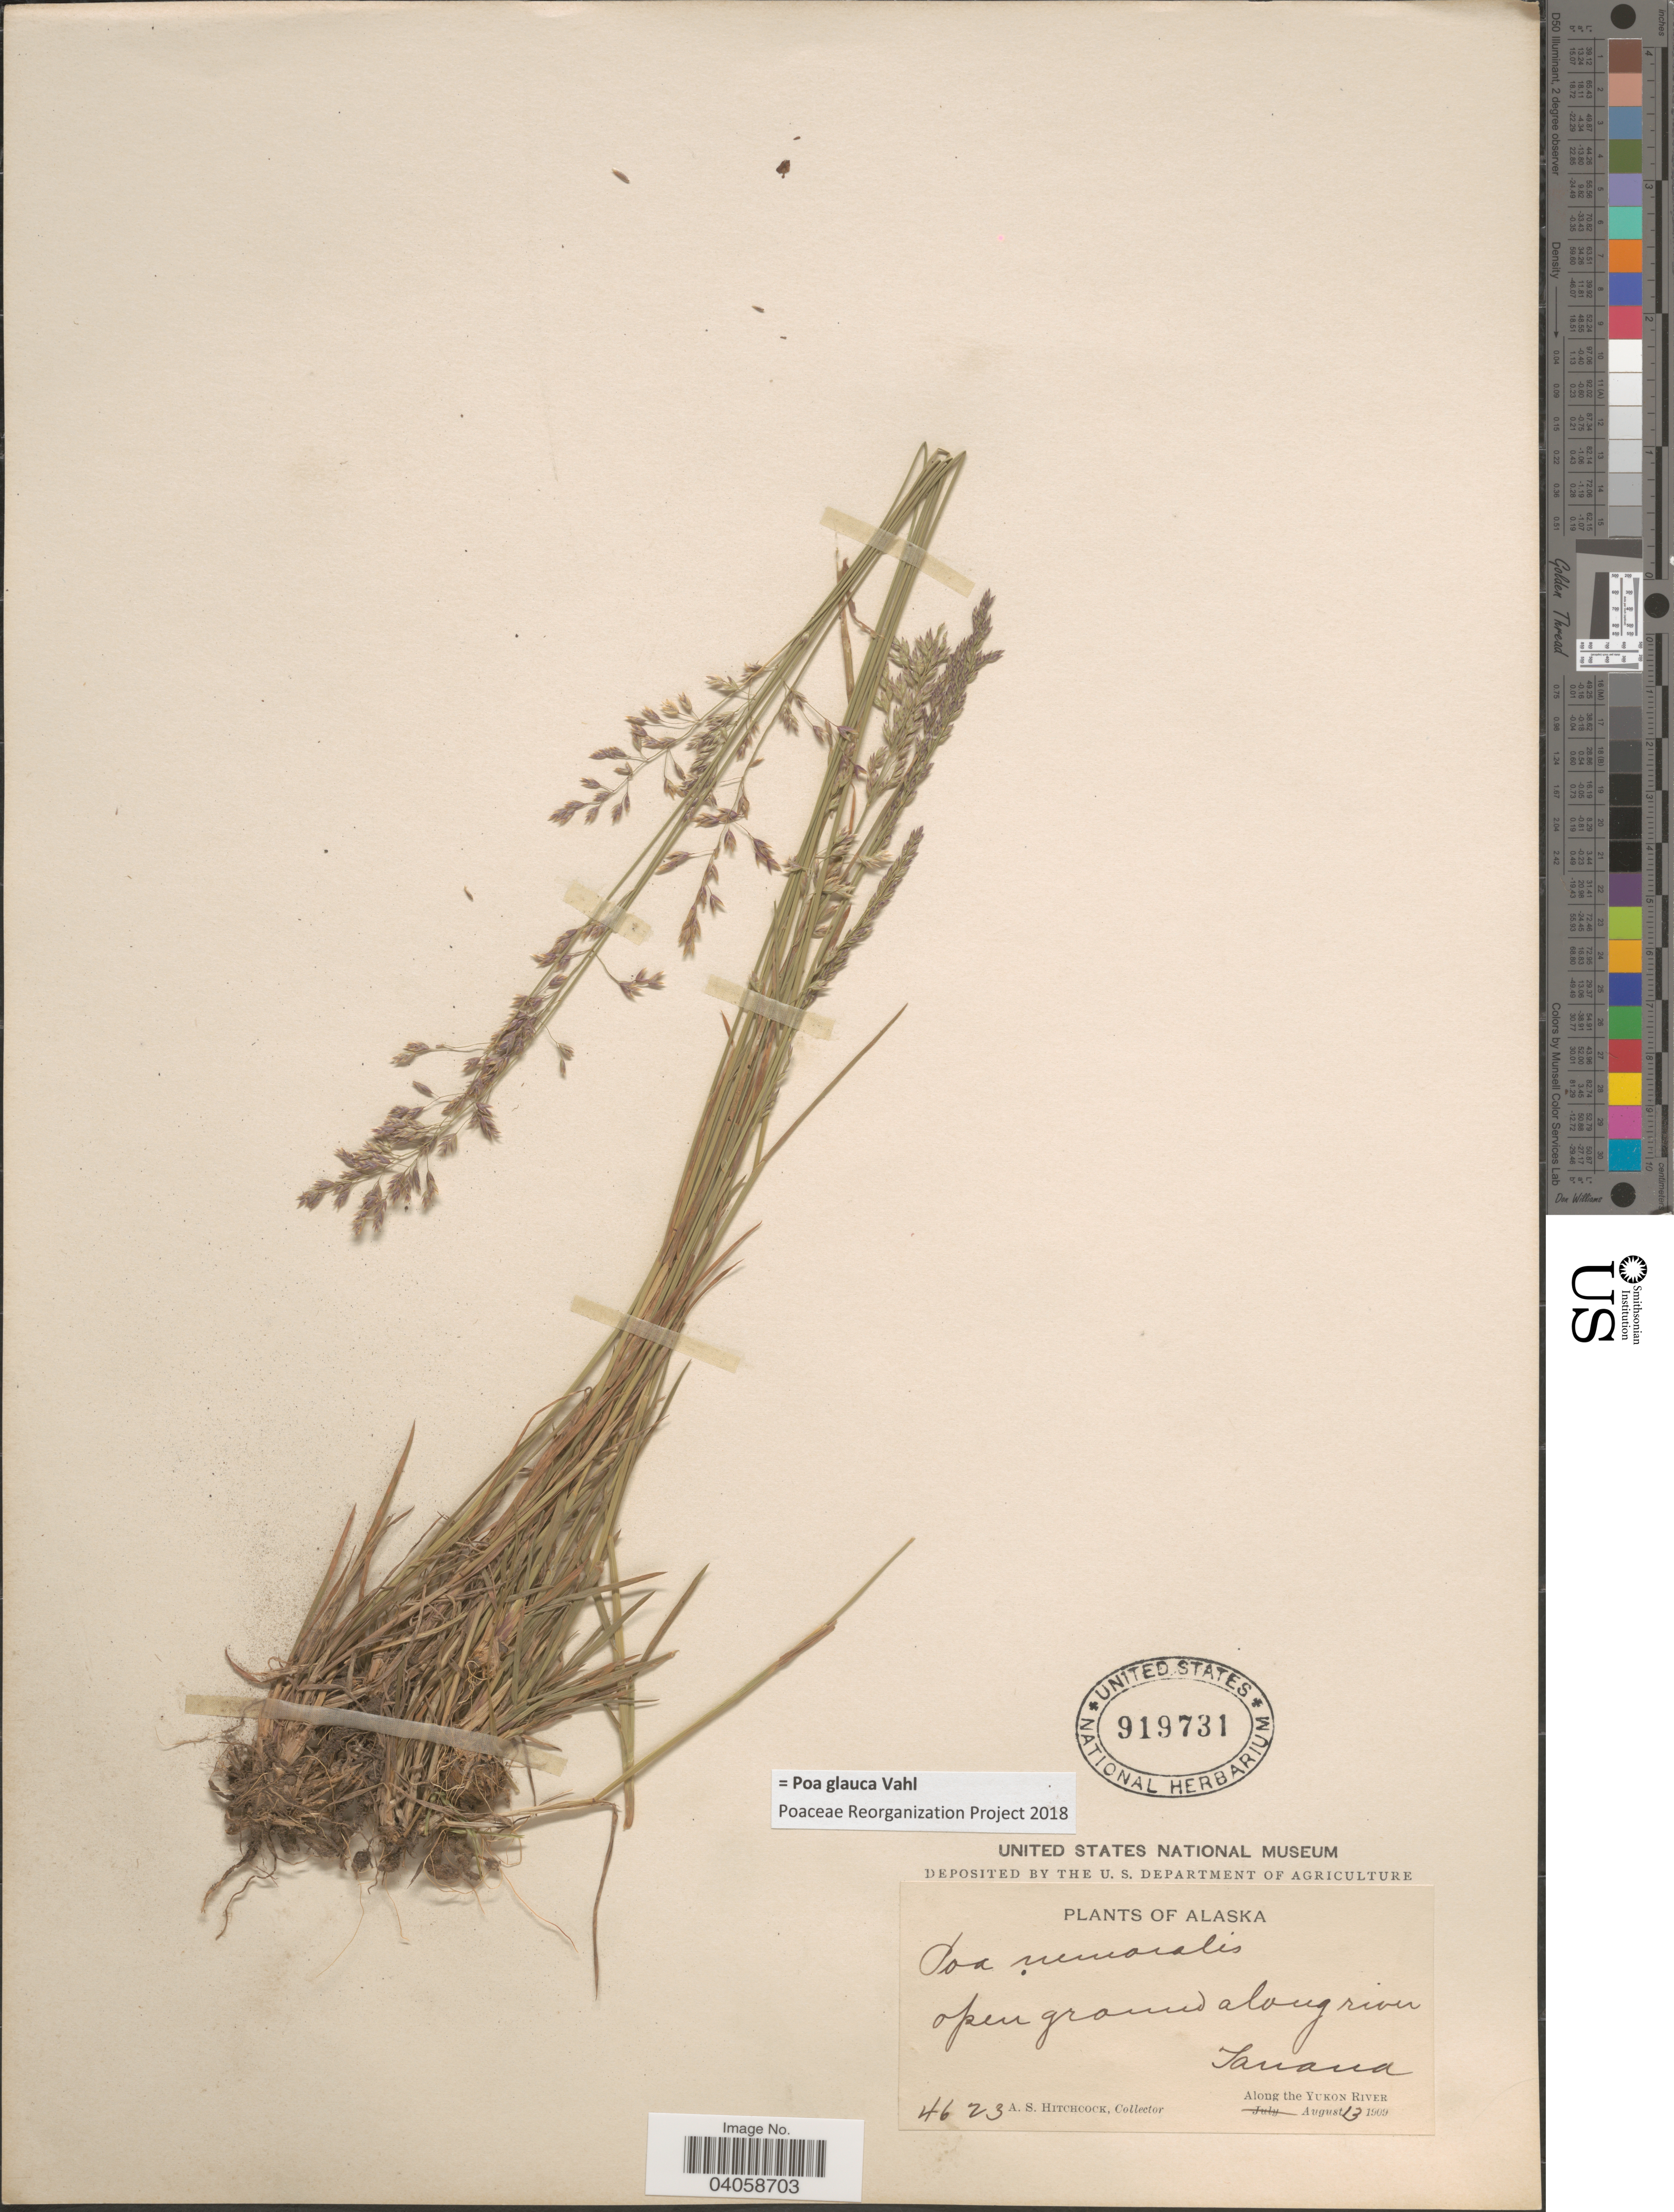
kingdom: Plantae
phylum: Tracheophyta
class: Liliopsida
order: Poales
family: Poaceae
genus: Poa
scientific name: Poa glauca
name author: Vahl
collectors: A. S. Hitchcock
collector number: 4623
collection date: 1909-08-13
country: United States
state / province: Alaska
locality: Along river, Tanana. Along the Yukon River.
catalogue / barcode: US 919731